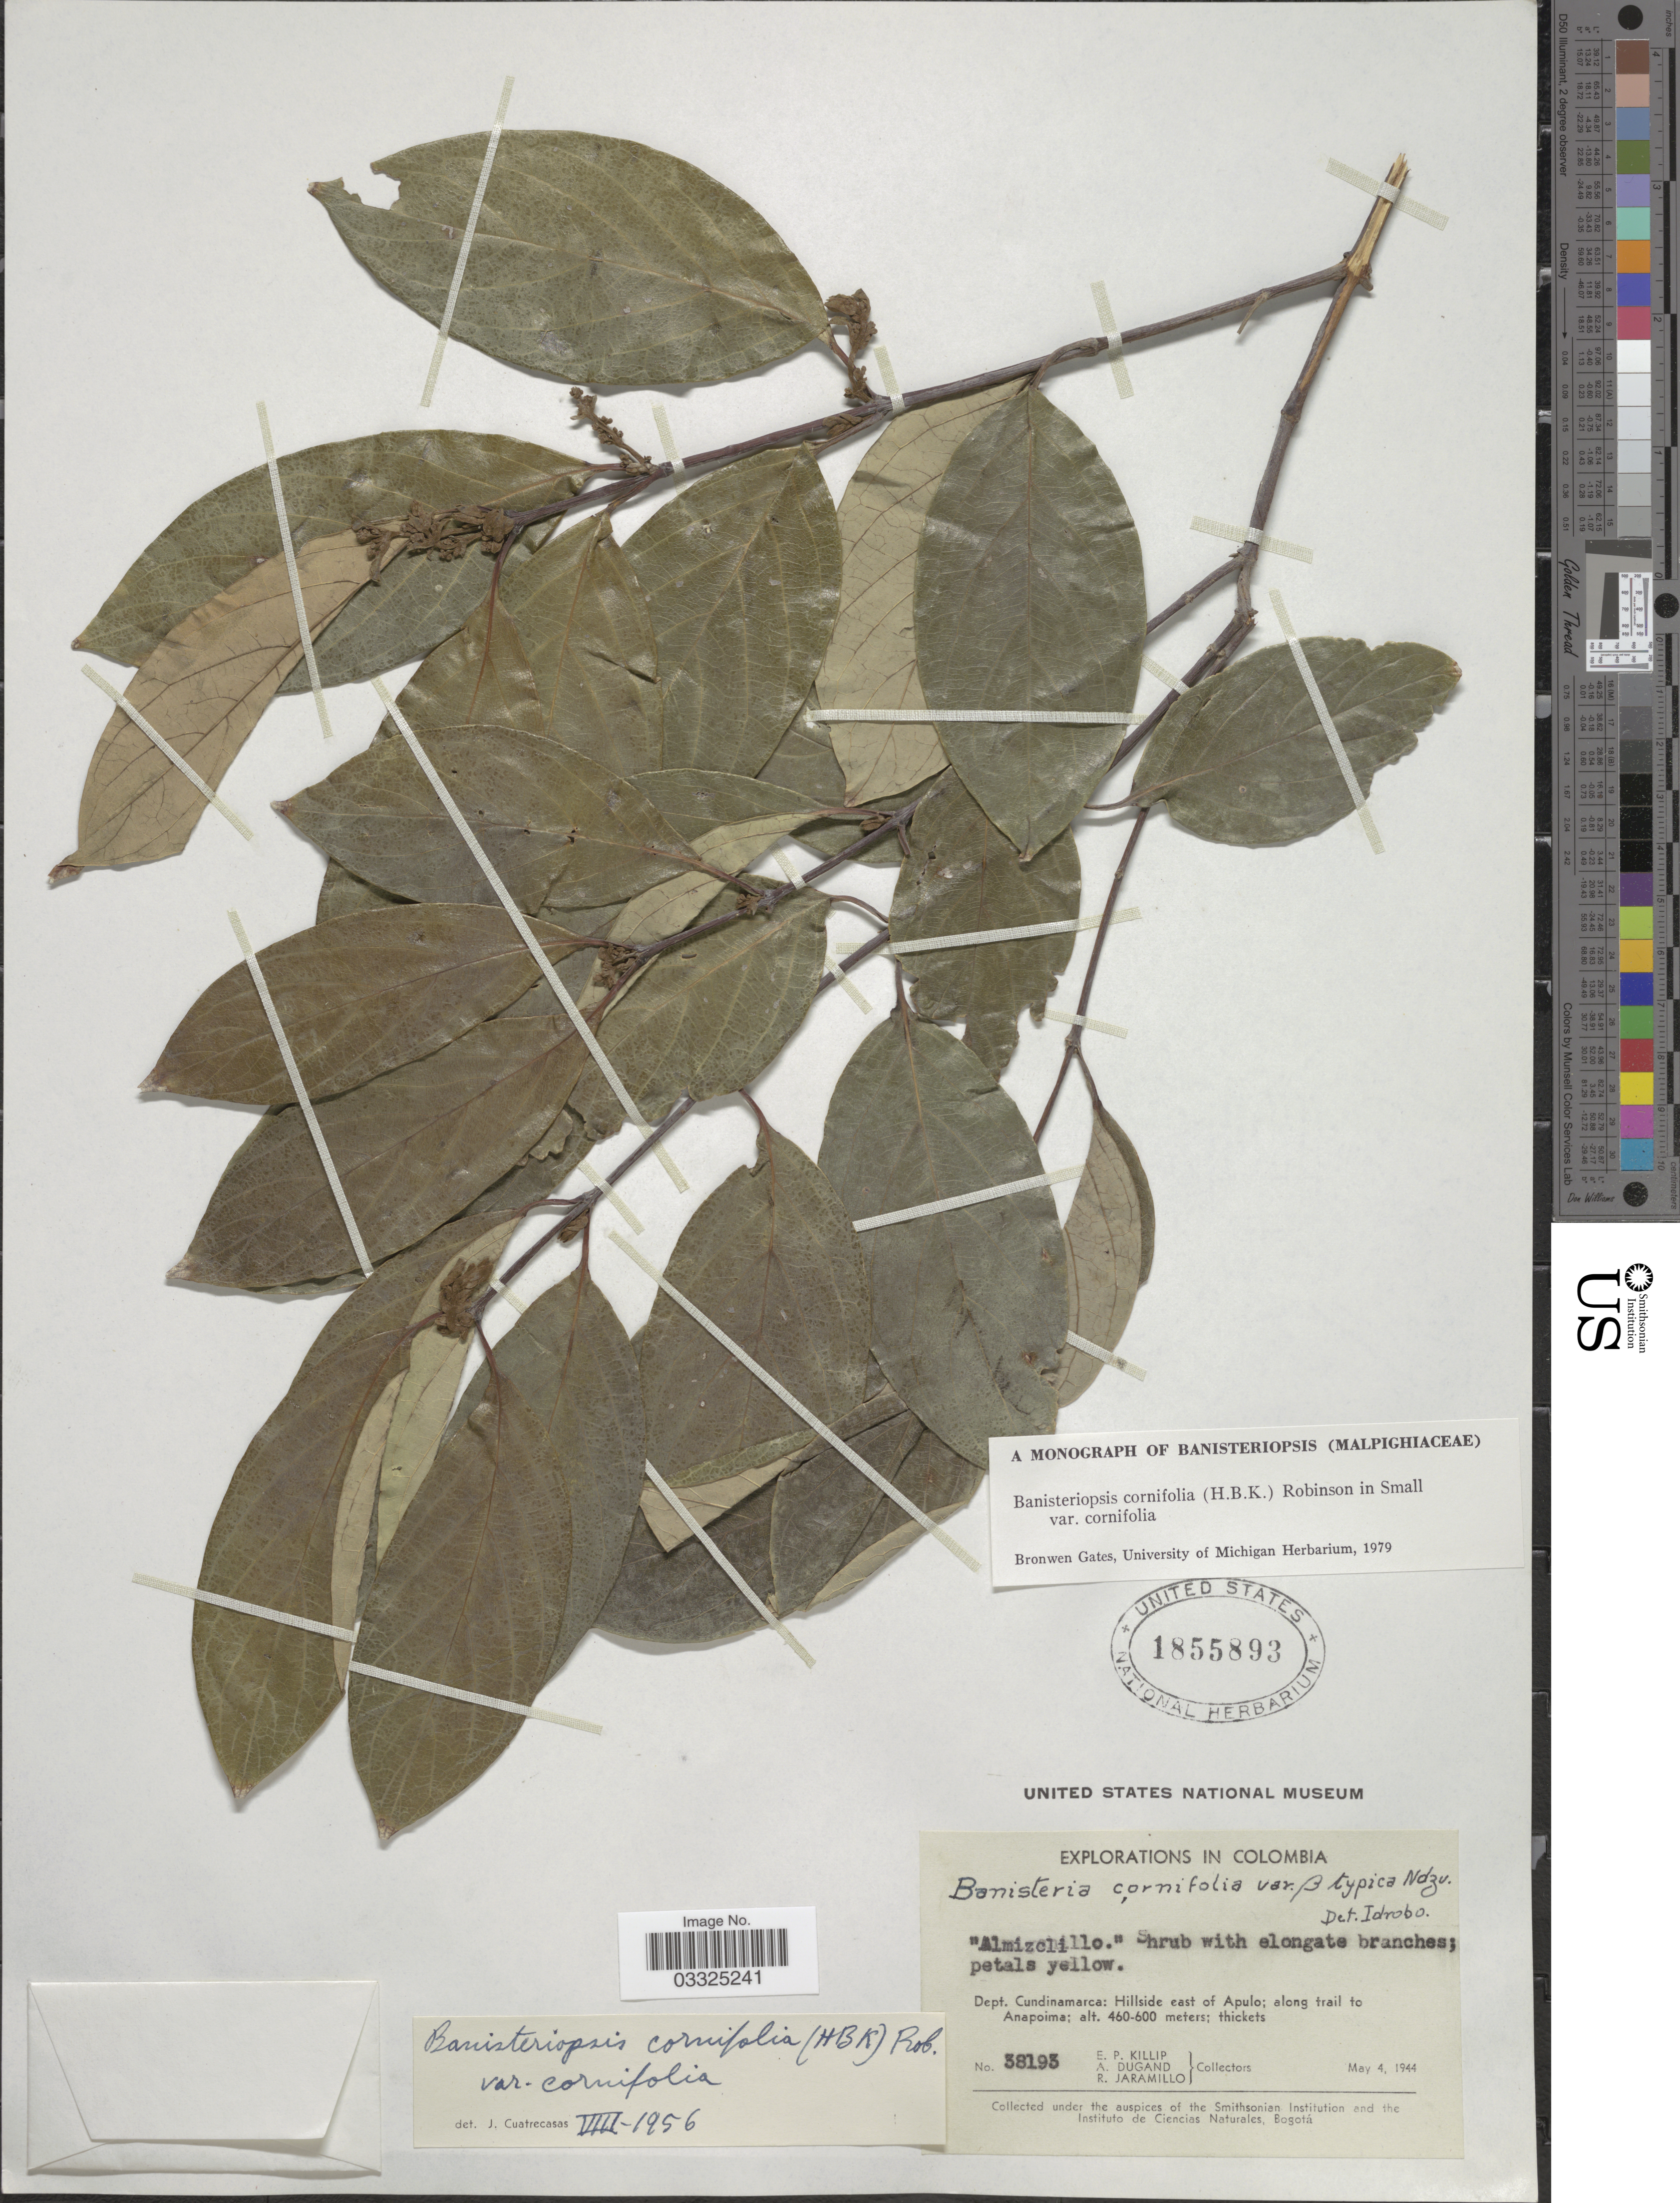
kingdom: Plantae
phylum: Tracheophyta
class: Magnoliopsida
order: Malpighiales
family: Malpighiaceae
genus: Bronwenia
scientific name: Bronwenia cornifolia var. cornifolia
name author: (Kunth) W.R. Anderson & C. Davis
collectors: E. P. Killip, A. Dugand & R. Jaramillo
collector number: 38193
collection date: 1944-05-04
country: Colombia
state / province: Cundinamarca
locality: Dept. Cundinamarca: Hillside east of Apulo; along trail to Anapoima.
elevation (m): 460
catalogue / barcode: US 1855893